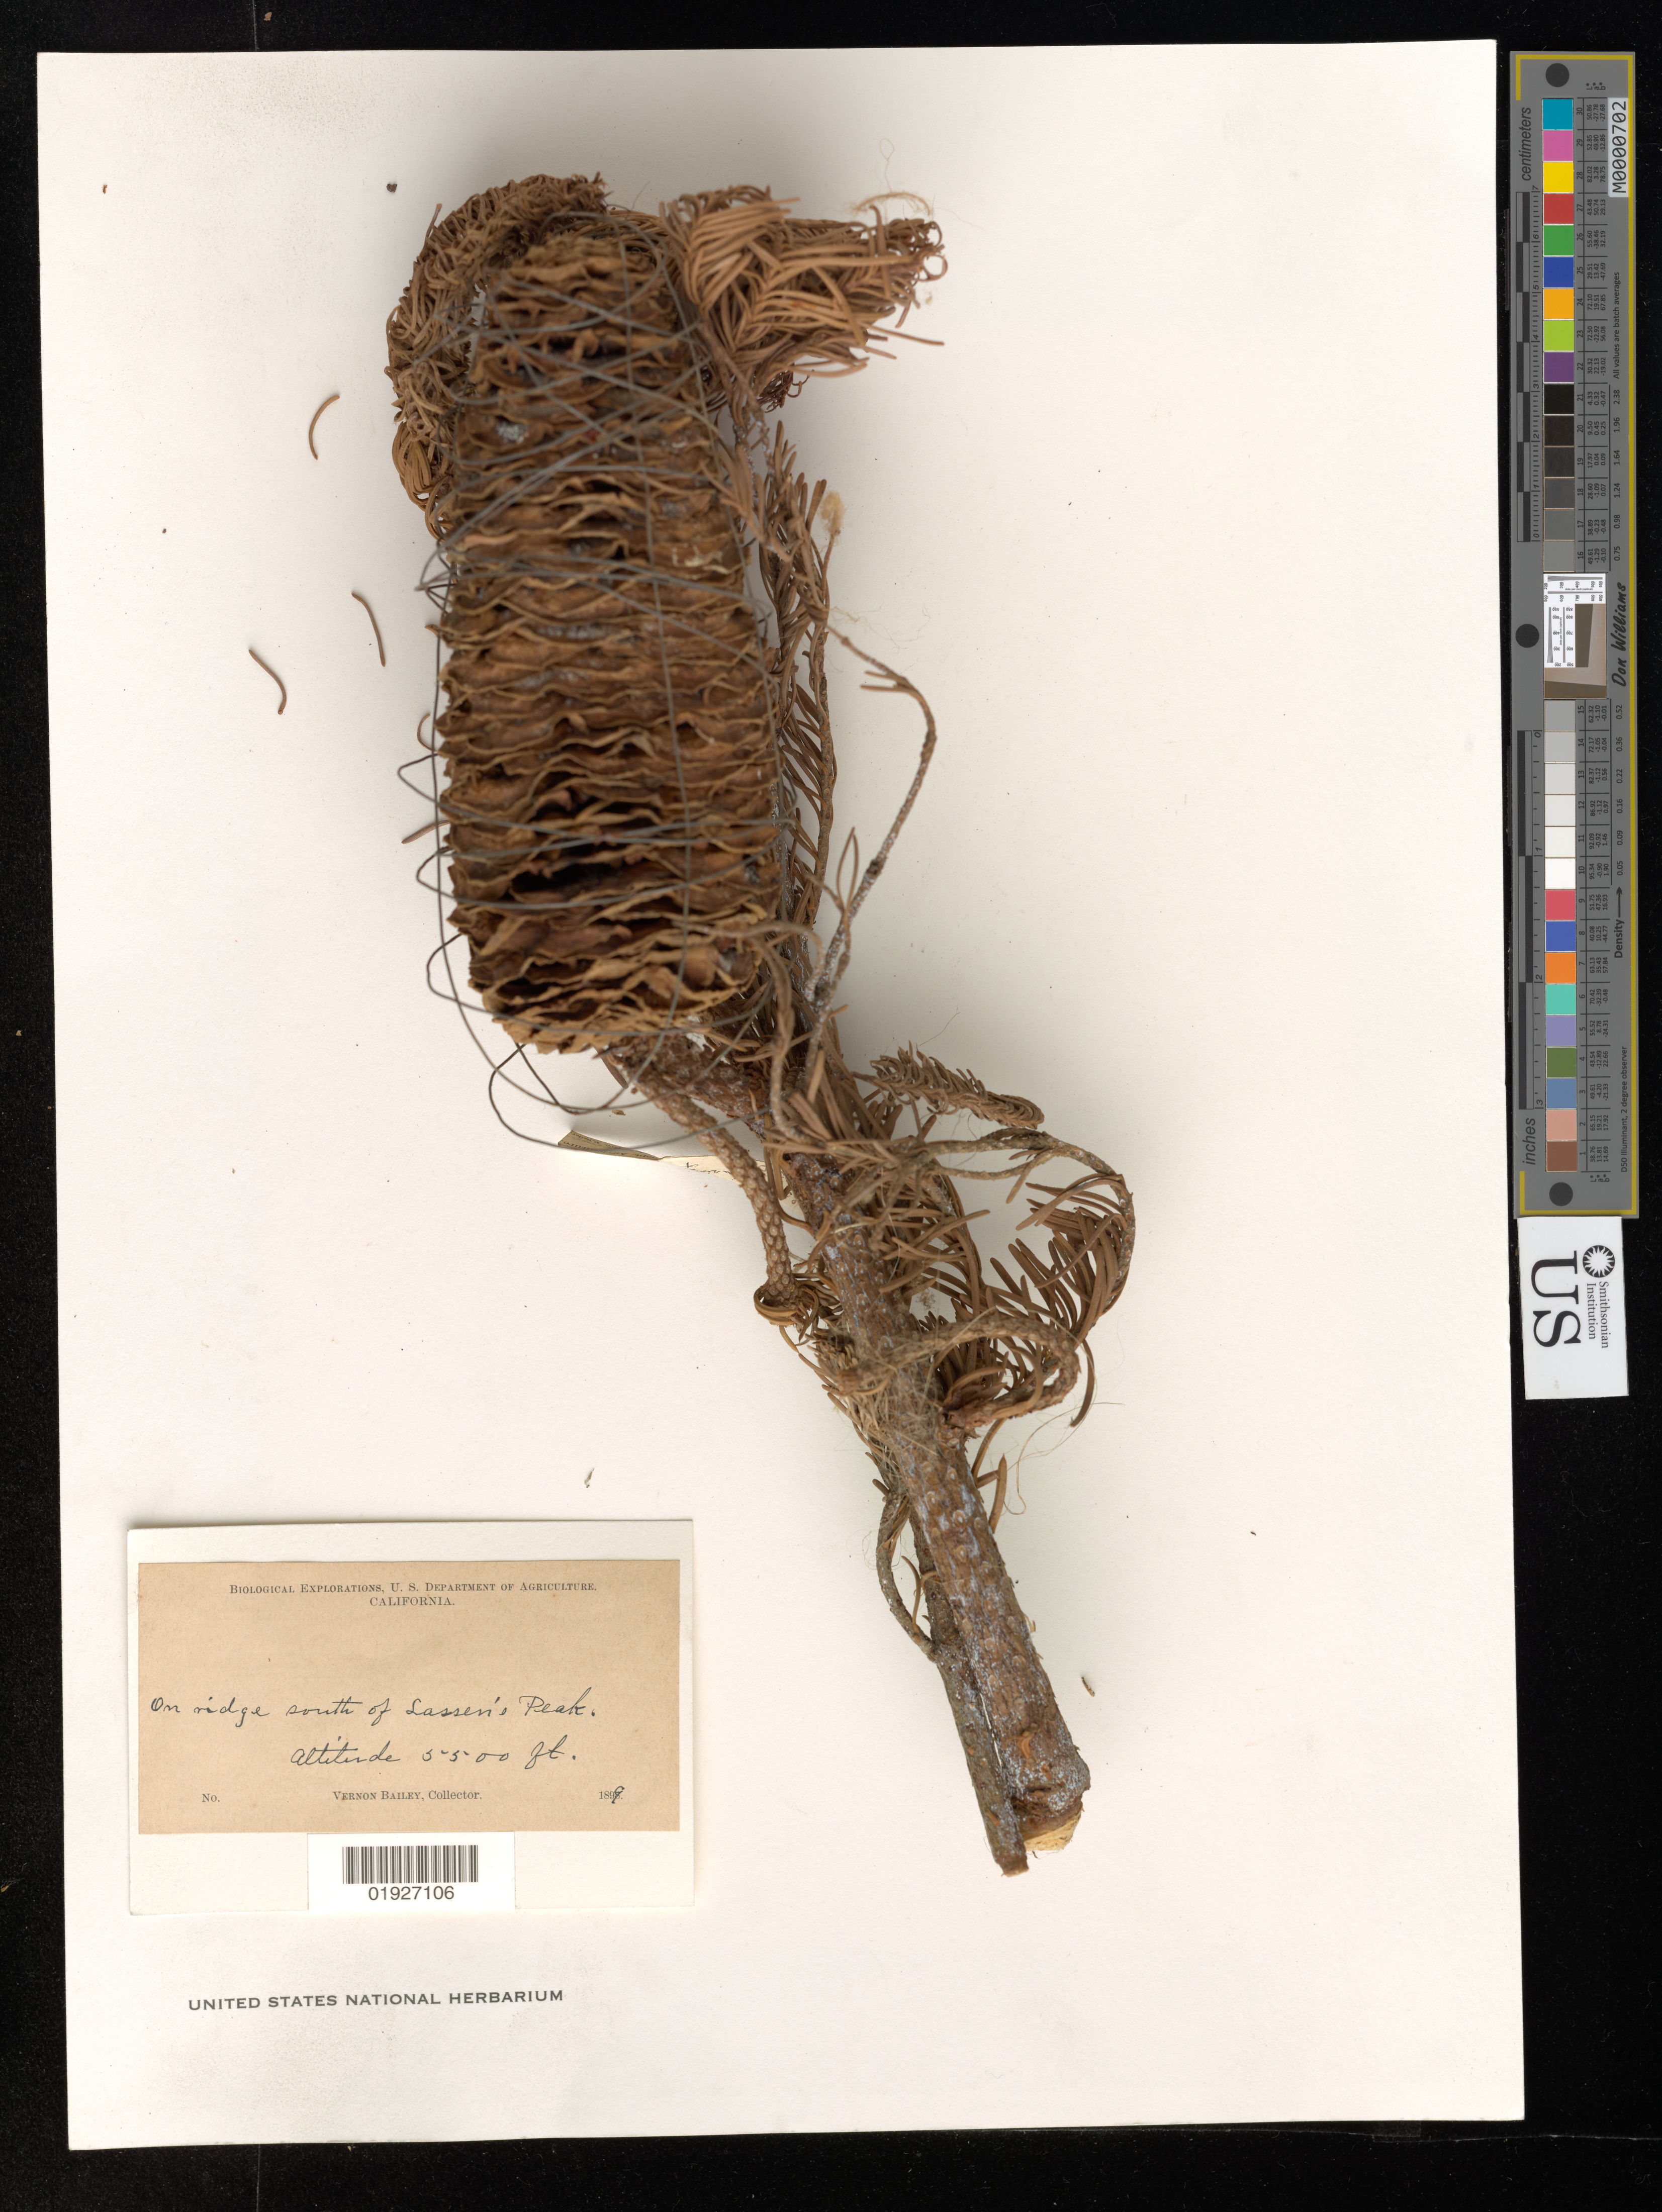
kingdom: Plantae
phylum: Tracheophyta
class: Pinopsida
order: Pinales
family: Pinaceae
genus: Abies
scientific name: Abies grandis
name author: (Douglas ex D. Don) Lindl.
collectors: V. Bailey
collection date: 1899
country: United States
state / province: California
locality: S. of Lassen's Peak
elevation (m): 1676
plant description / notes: Herb. no. 430036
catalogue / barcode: US 430036